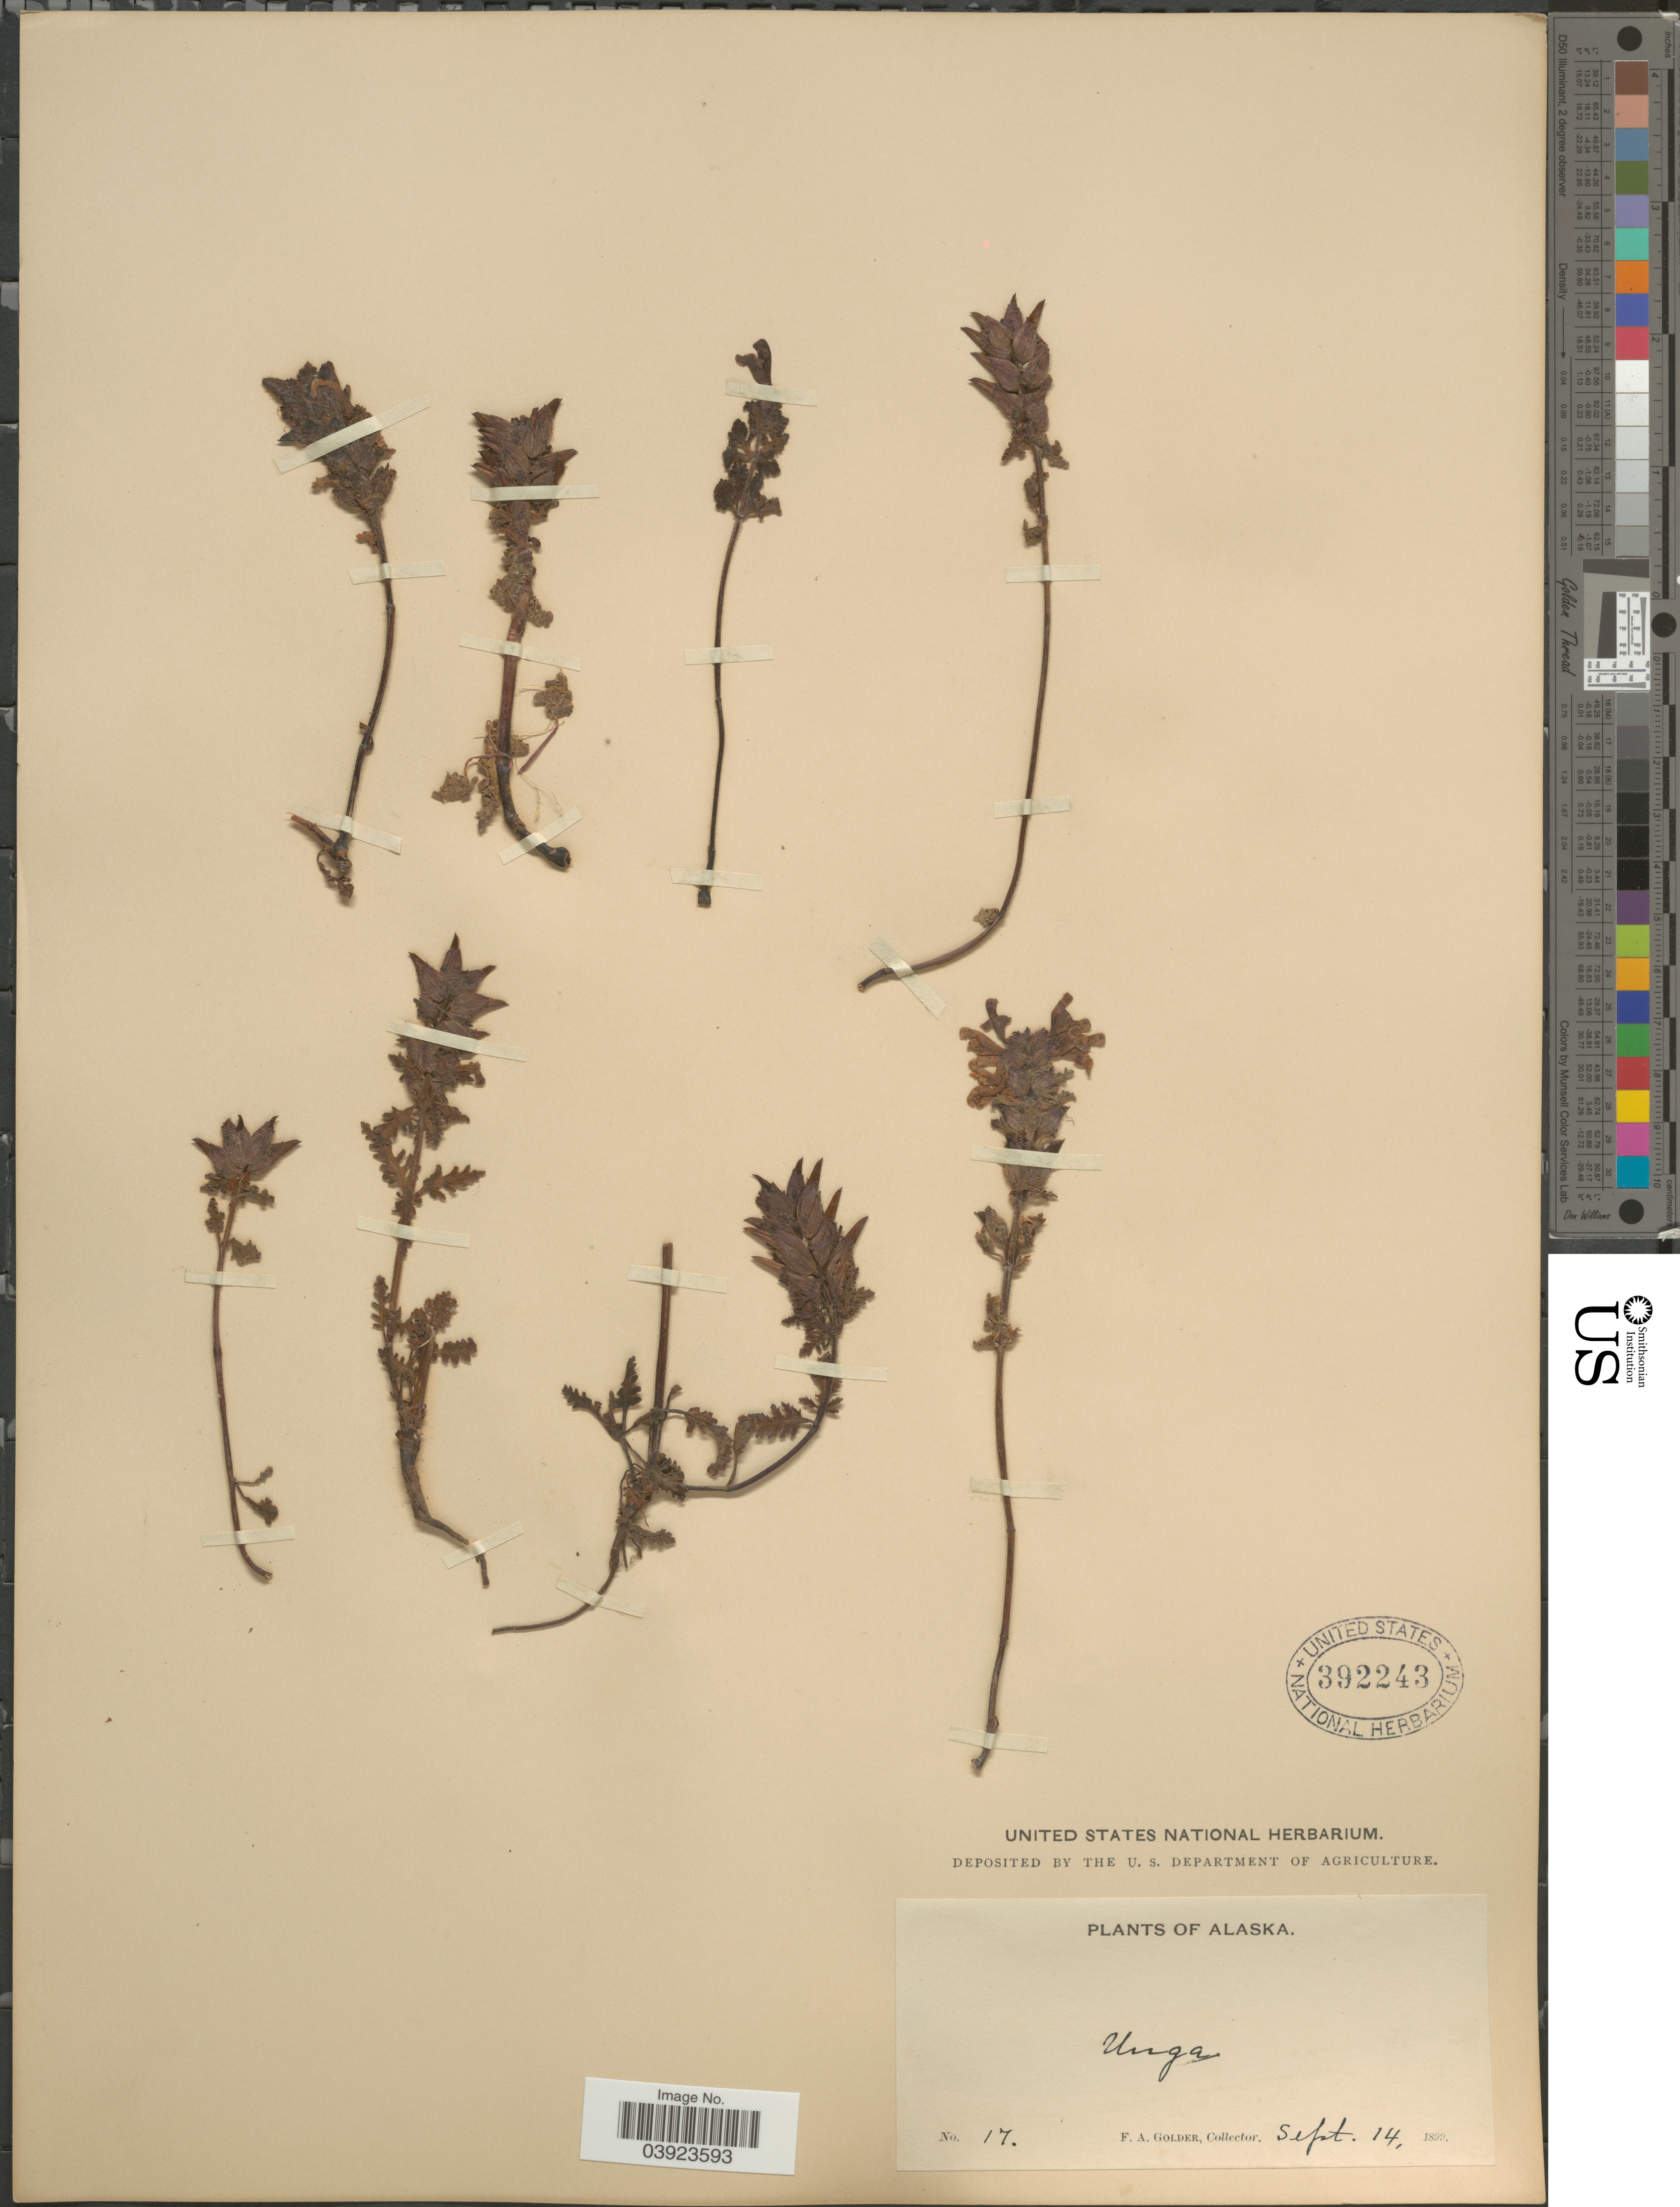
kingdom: Plantae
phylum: Tracheophyta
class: Magnoliopsida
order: Lamiales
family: Orobanchaceae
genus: Pedicularis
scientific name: Pedicularis verticillata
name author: L.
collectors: F. Golder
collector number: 17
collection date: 1899-09-14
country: United States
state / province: Alaska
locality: Unga.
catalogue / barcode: US 392243